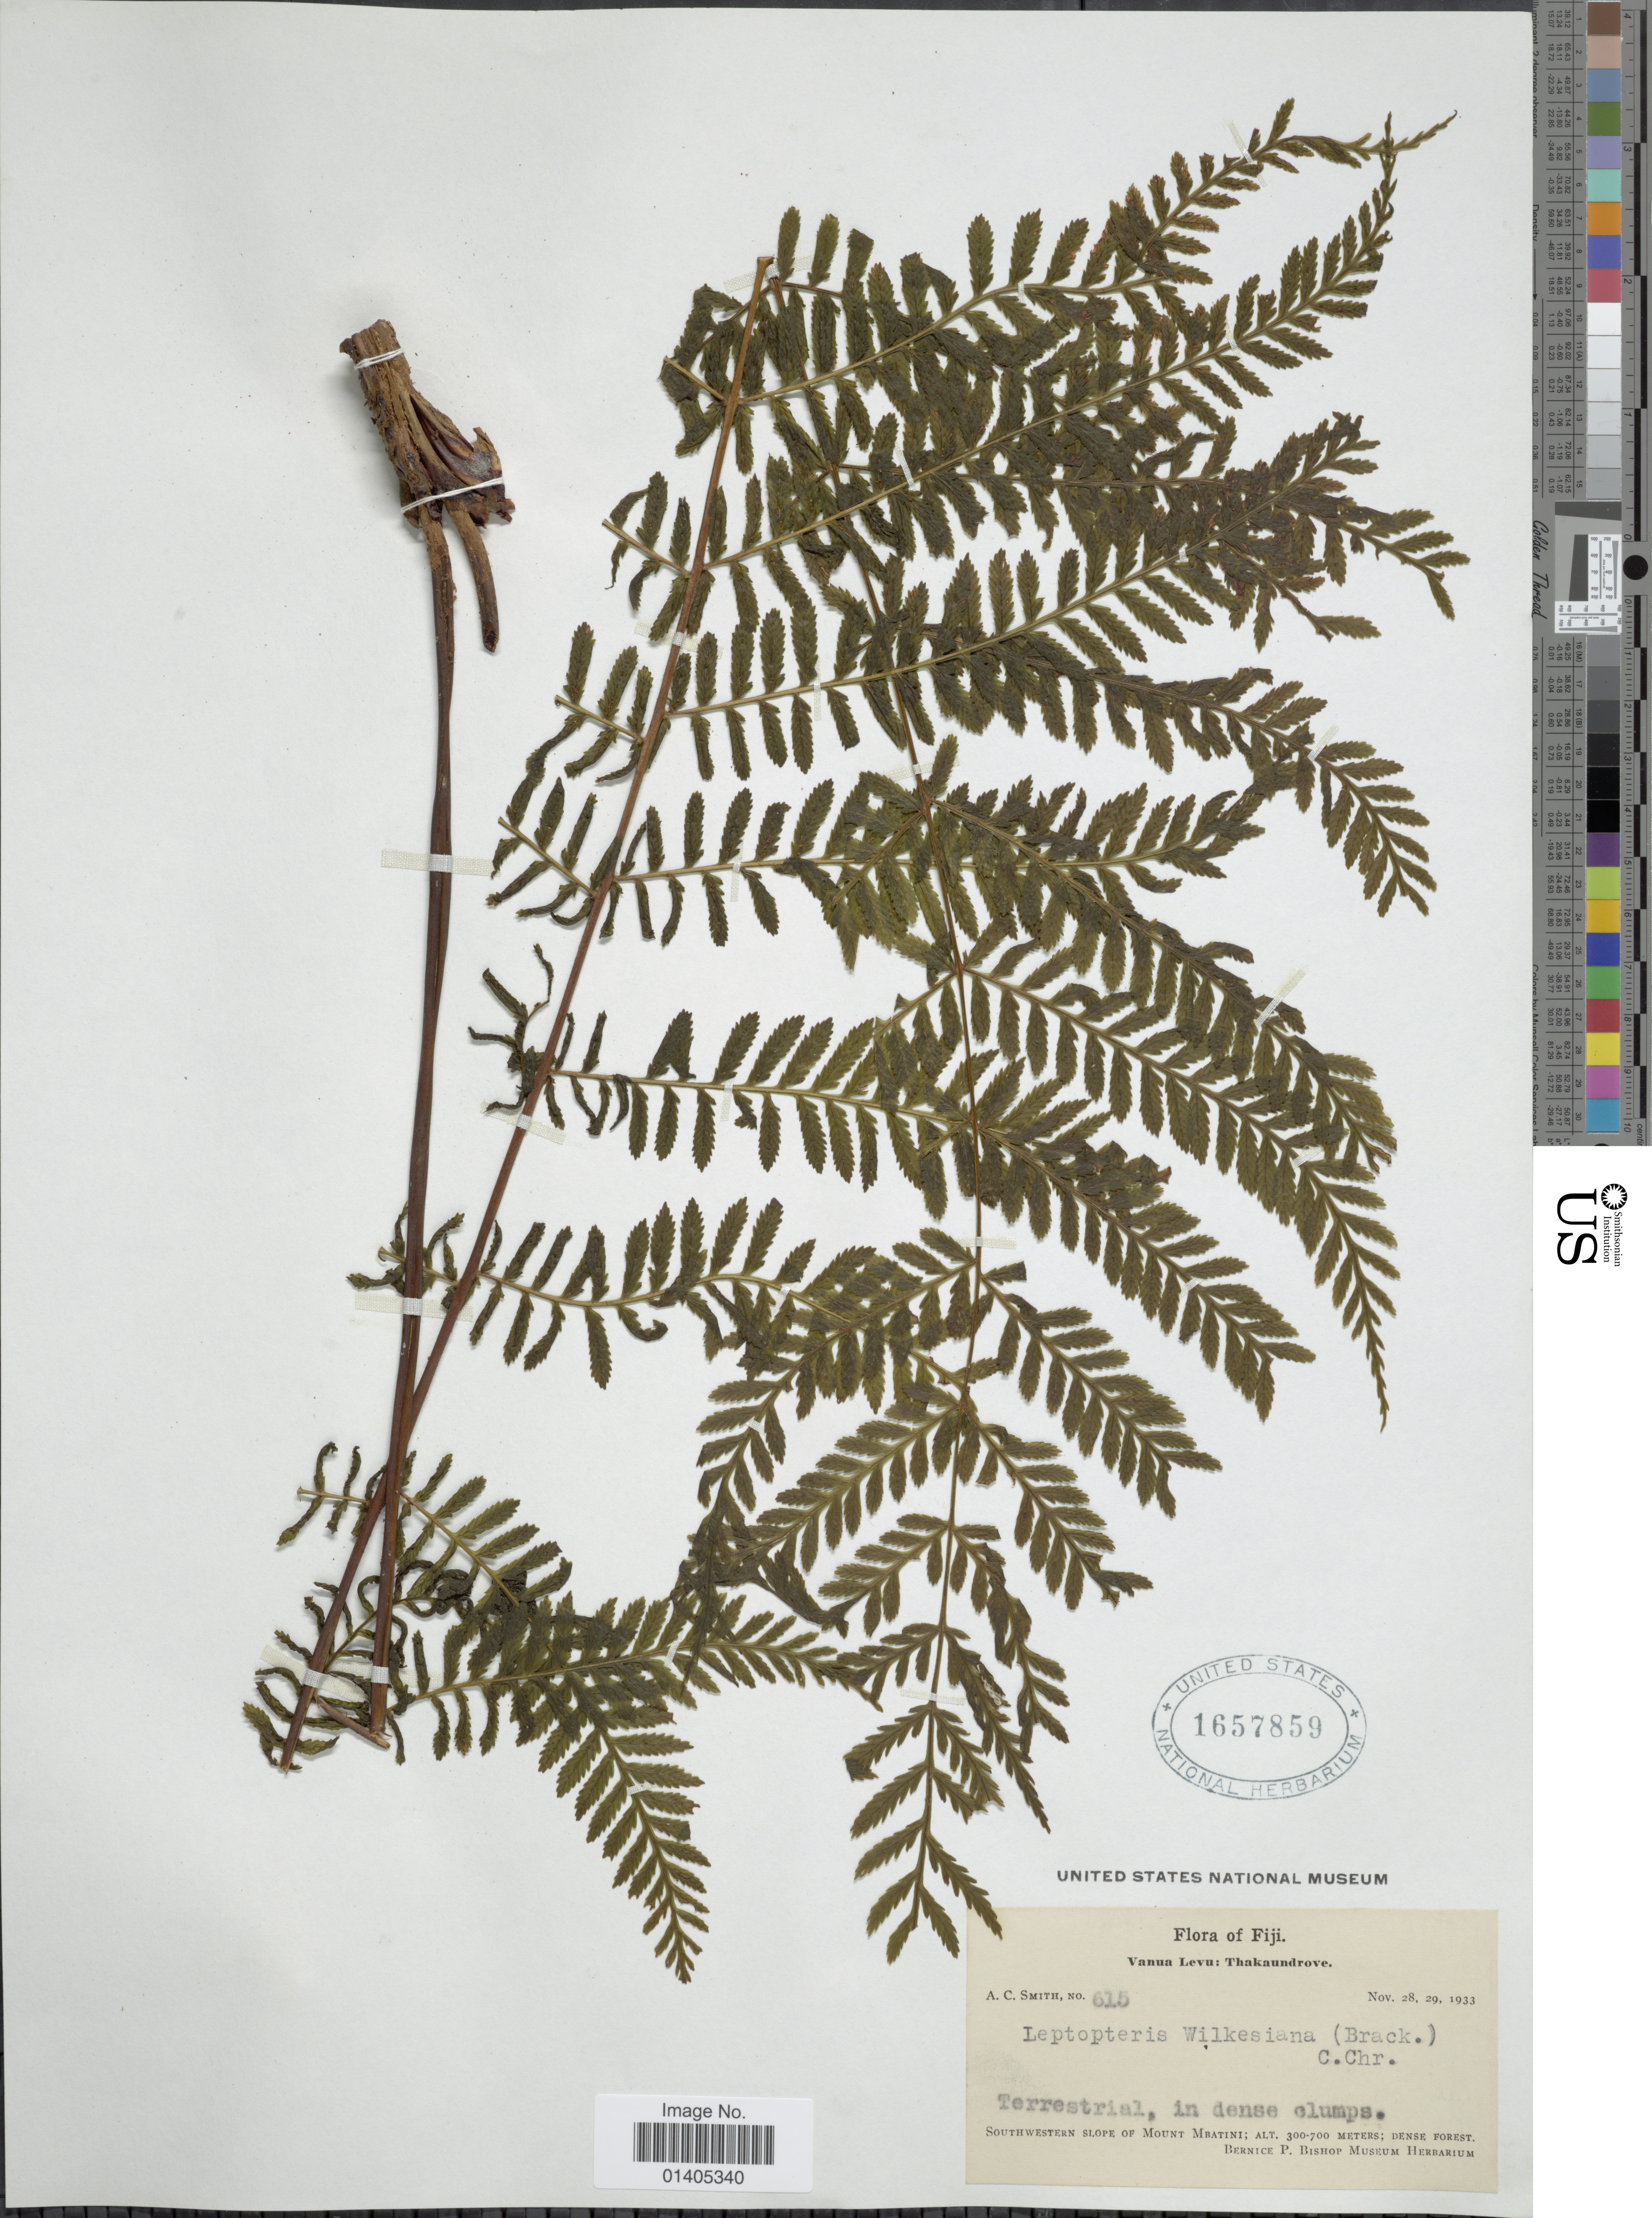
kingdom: Plantae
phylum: Tracheophyta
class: Polypodiopsida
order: Osmundales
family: Osmundaceae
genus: Leptopteris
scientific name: Leptopteris wilkesiana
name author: (Brack.) Christ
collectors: A. C. Smith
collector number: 615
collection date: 1933-11-28/1933-11-29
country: Fiji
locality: Vanau Levu: Thukaundrove, Southwestern slope of Mount Mbatini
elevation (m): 300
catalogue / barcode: US 1657859